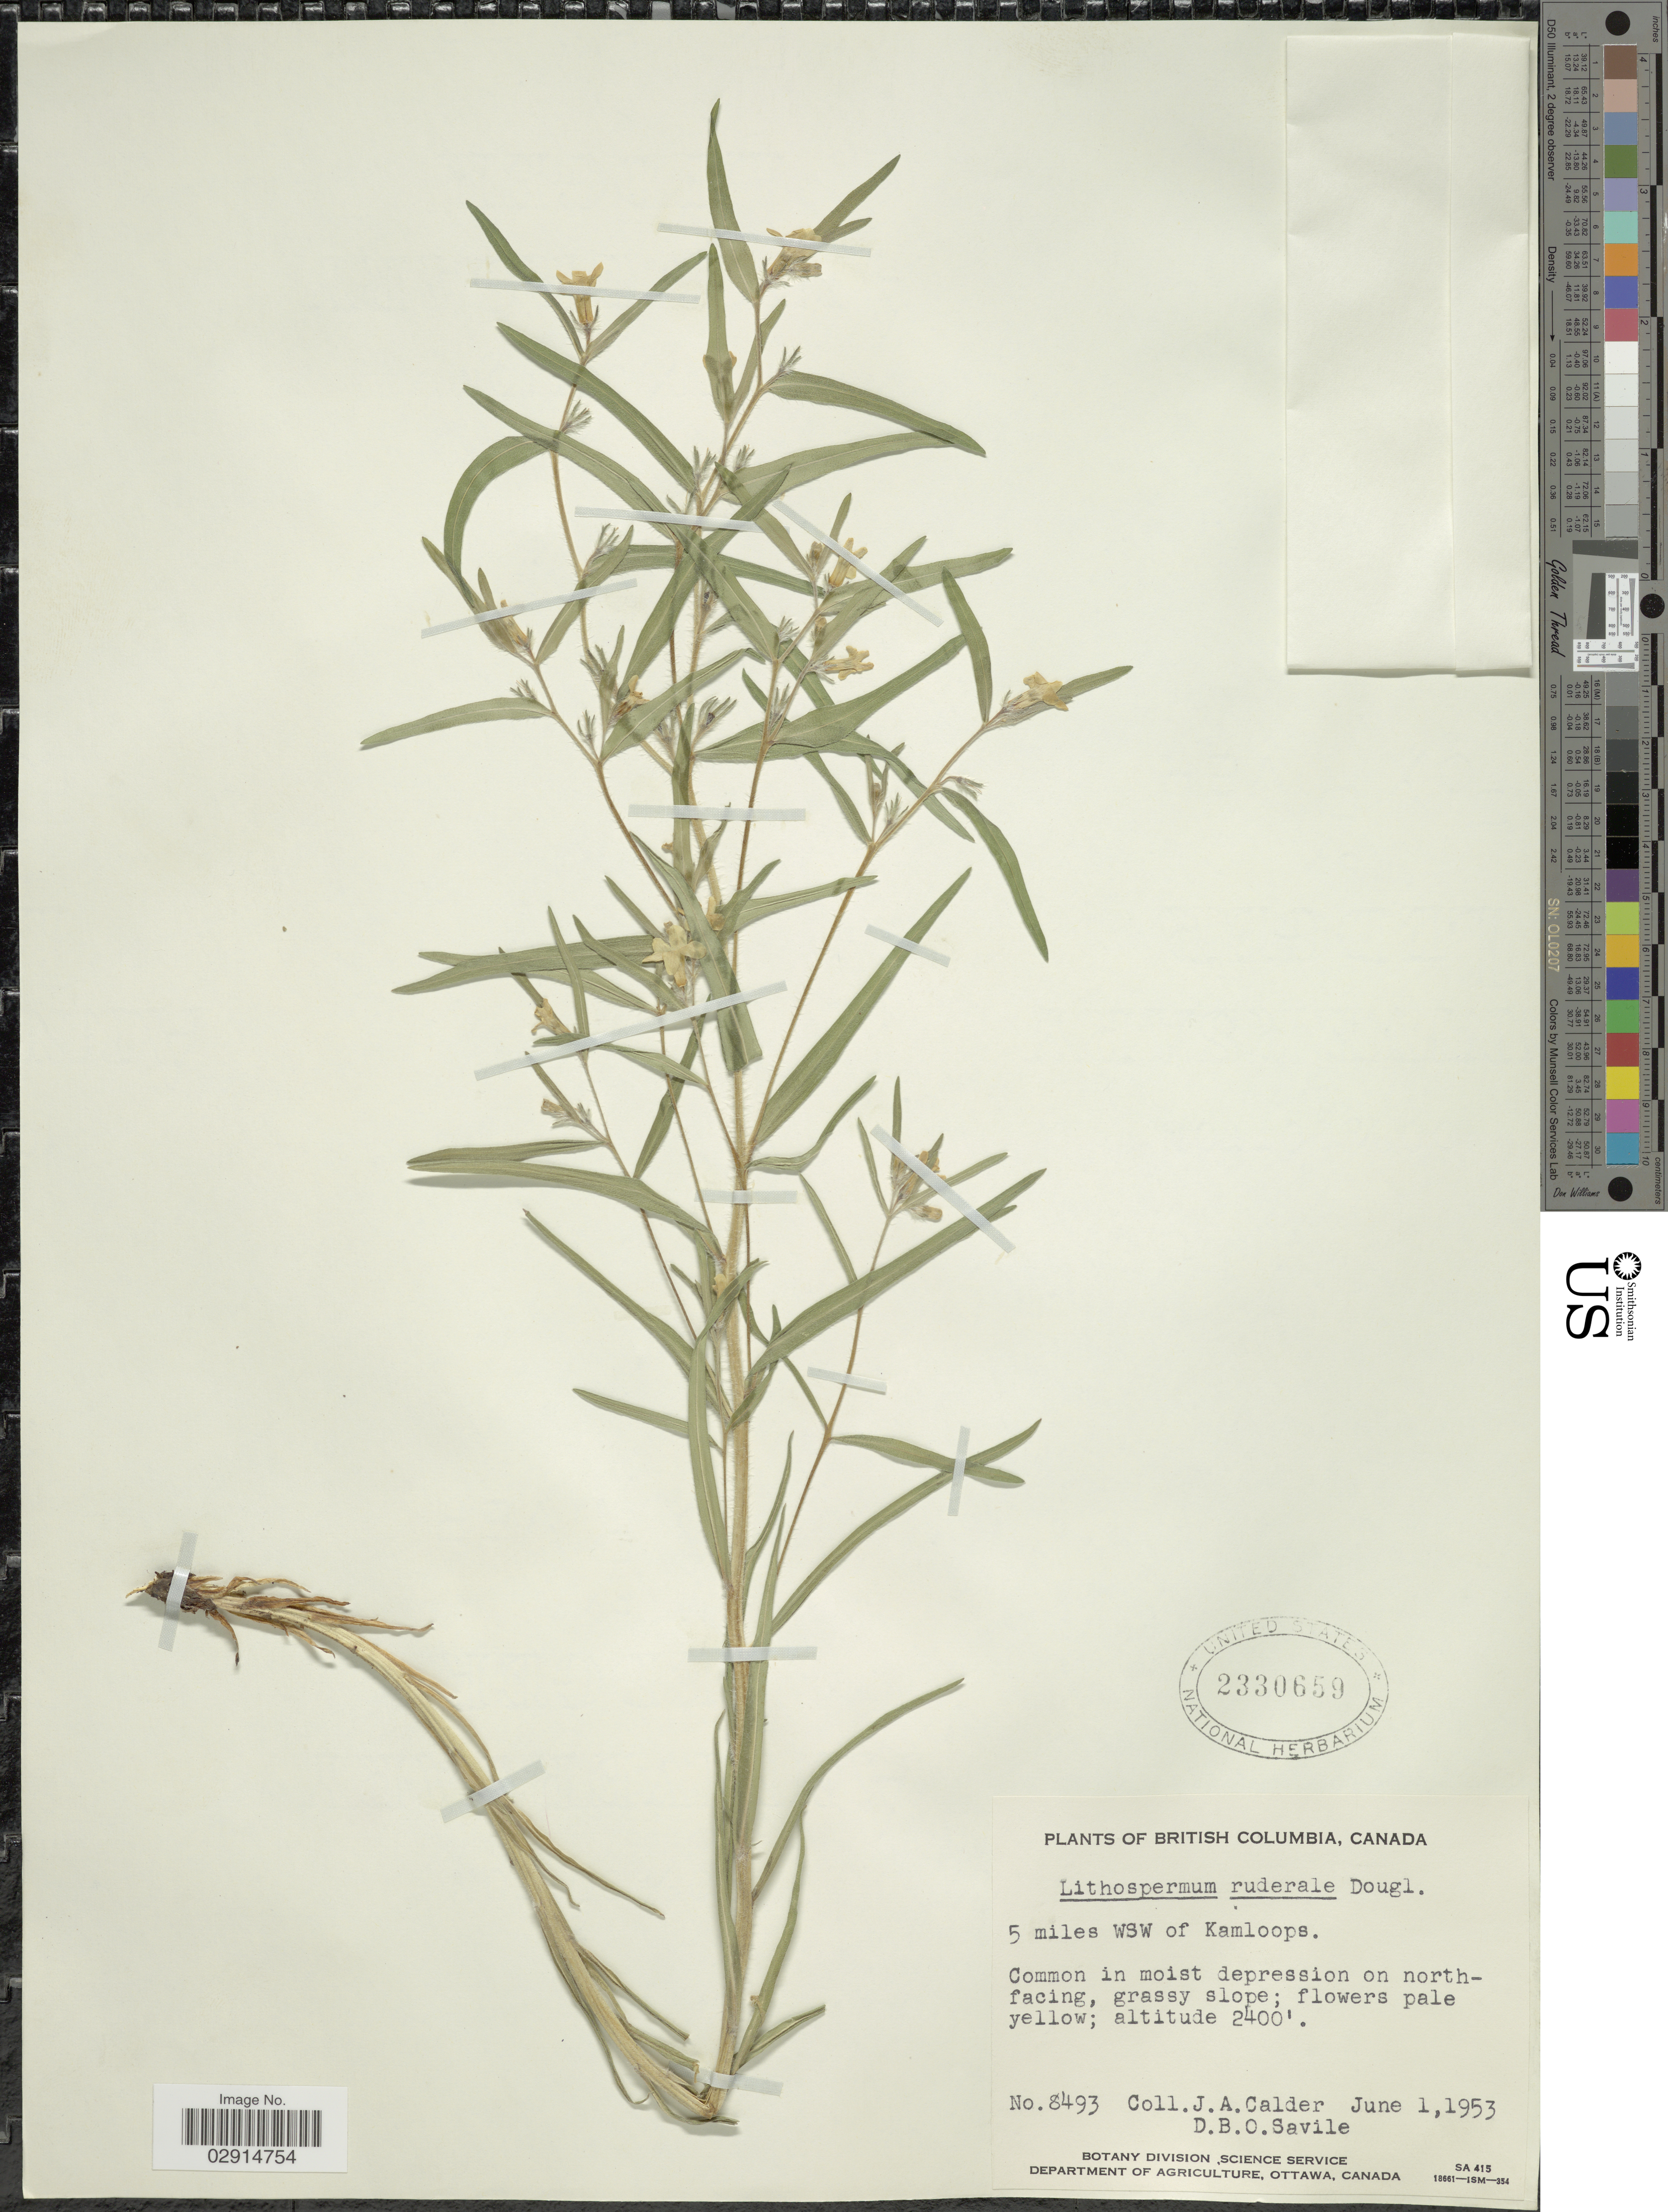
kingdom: Plantae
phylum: Tracheophyta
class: Magnoliopsida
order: Boraginales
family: Boraginaceae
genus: Lithospermum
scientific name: Lithospermum ruderale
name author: Douglas ex Lehm.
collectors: J. A. Calder & D. Savile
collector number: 8493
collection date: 1953-06-01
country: Canada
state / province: British Columbia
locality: Common in moist depression on northfacing.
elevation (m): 732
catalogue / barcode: US 2330659